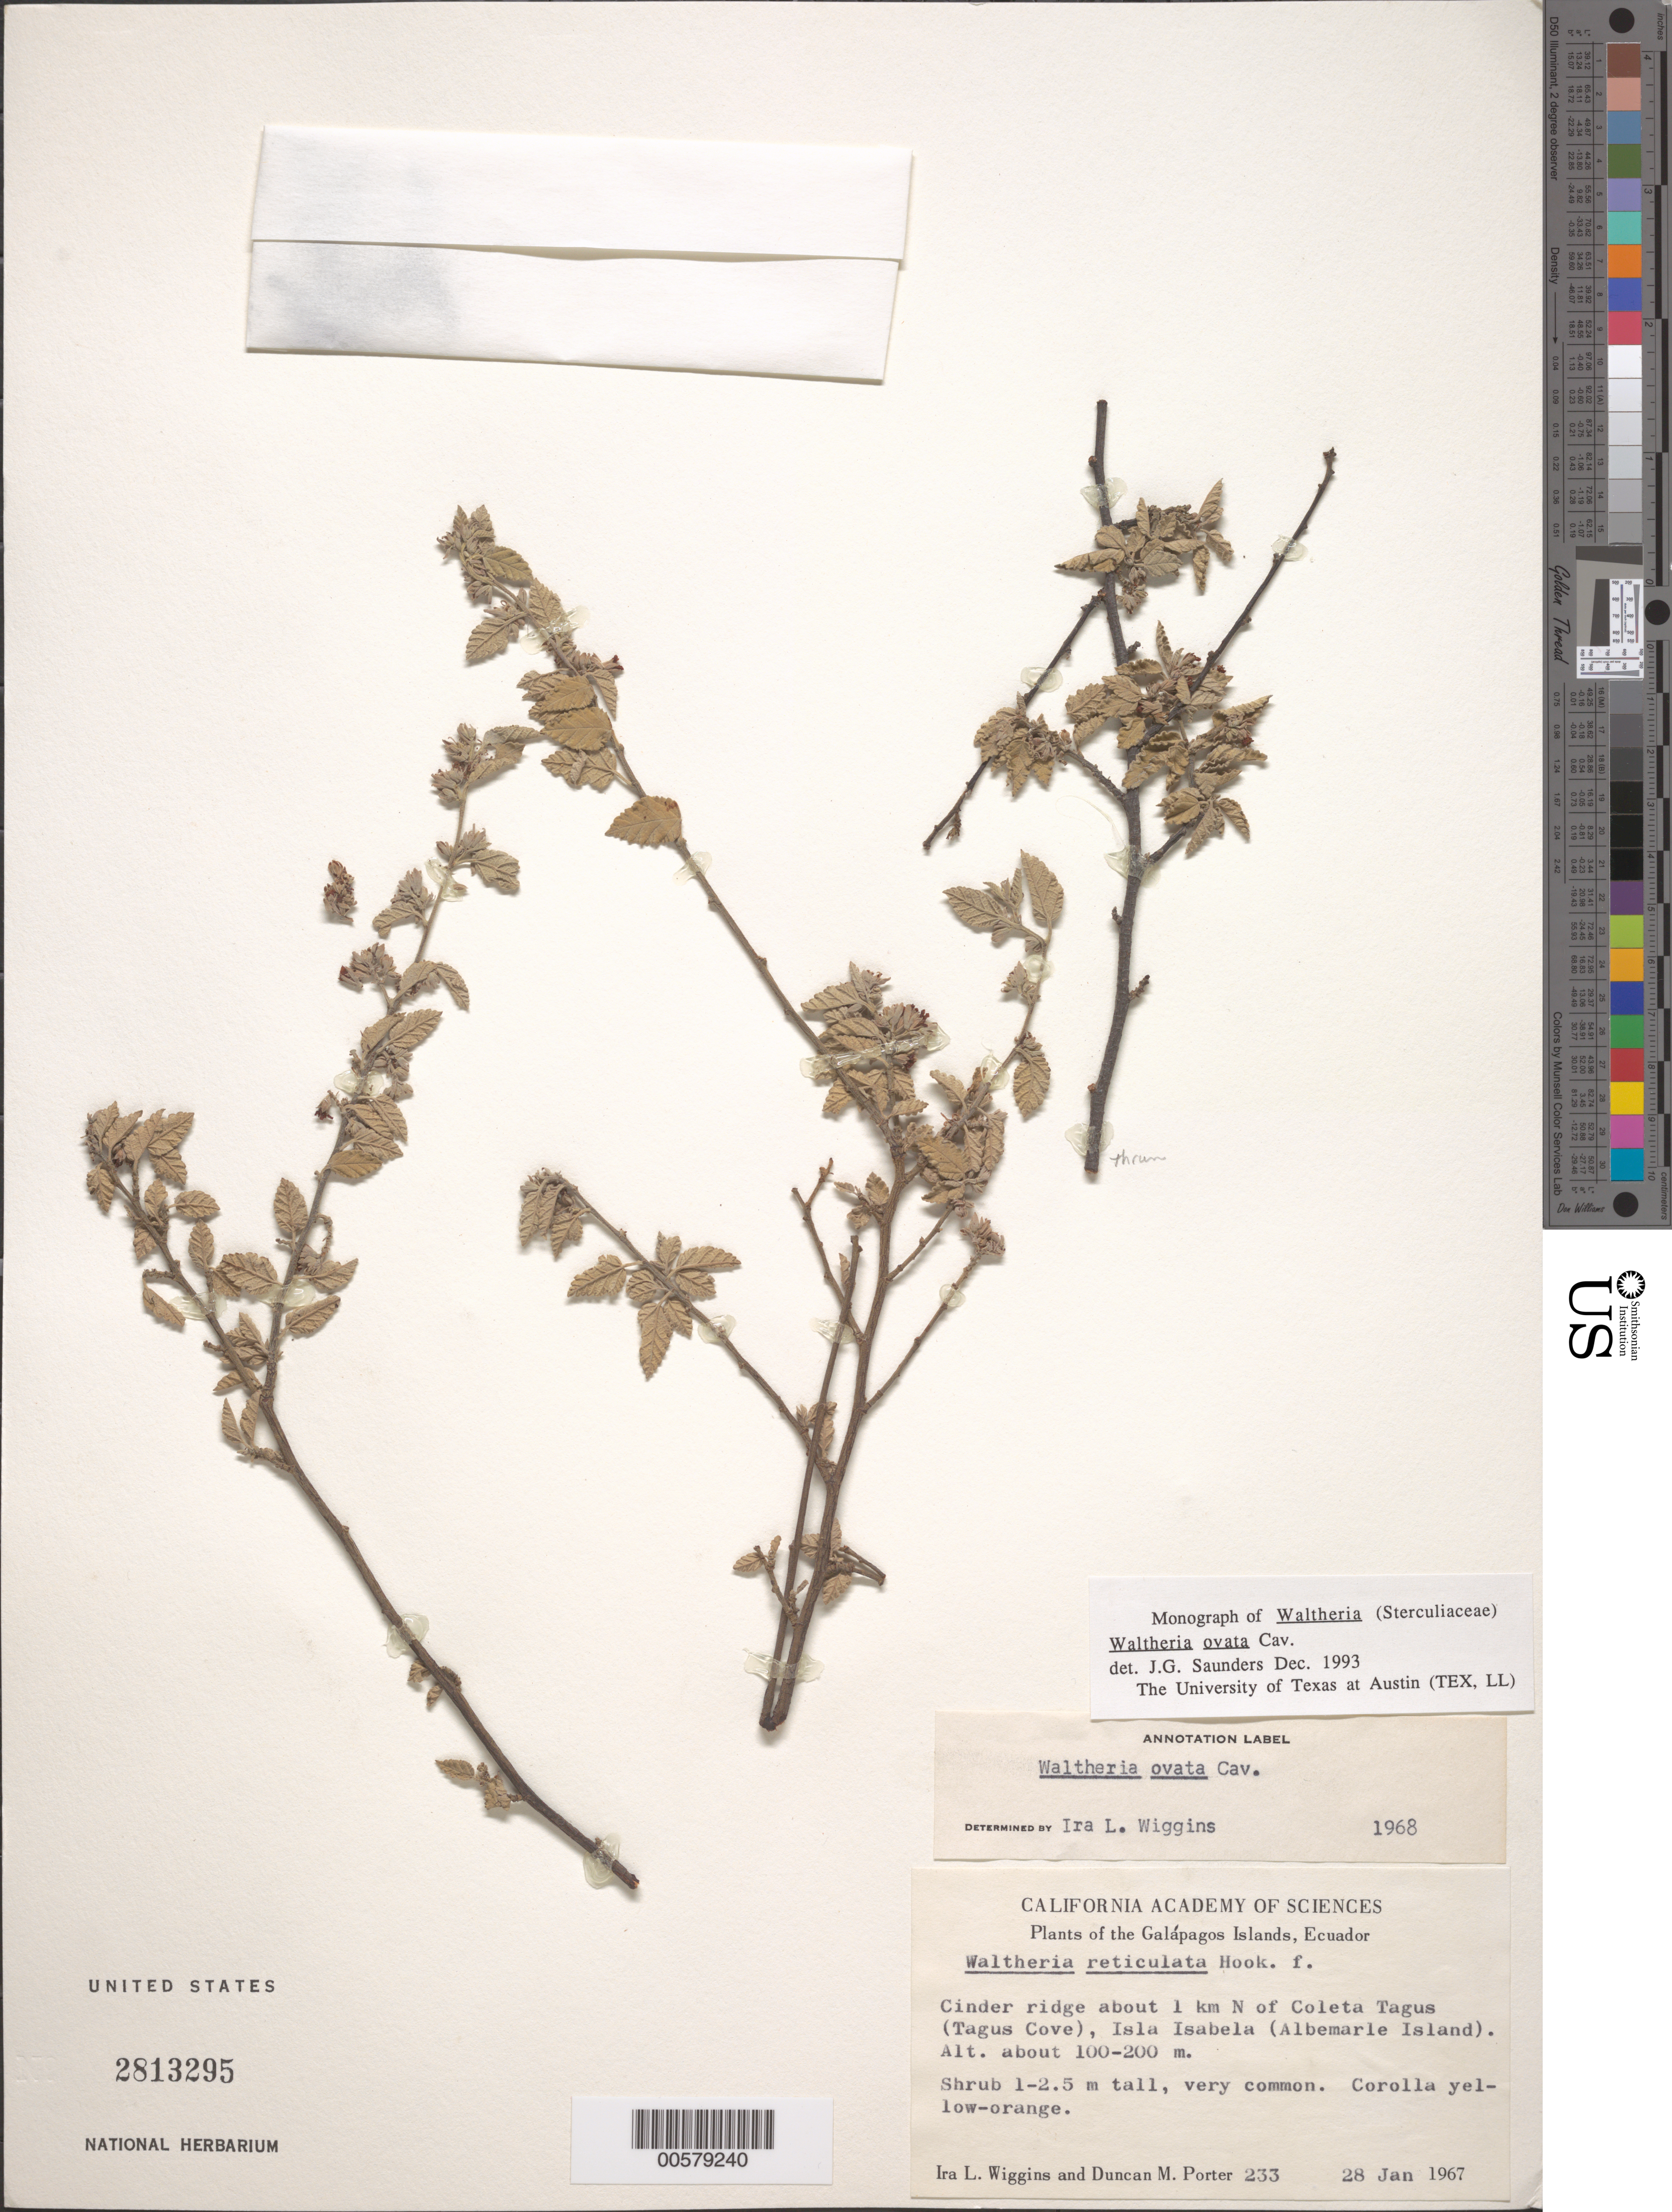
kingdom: Plantae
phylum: Tracheophyta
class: Magnoliopsida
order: Malvales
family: Malvaceae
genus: Waltheria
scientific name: Waltheria ovata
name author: Cav.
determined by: Saunders, J. G.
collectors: I. L. Wiggins & D. M. Porter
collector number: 233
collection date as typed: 28 Jan 1967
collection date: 1967-01-28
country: Ecuador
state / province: Colón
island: Isabela [Albemarle]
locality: Cinder ridge about 1 km N of Coleta Tagus (Tagus Cove)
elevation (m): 100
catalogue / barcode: US 2813295